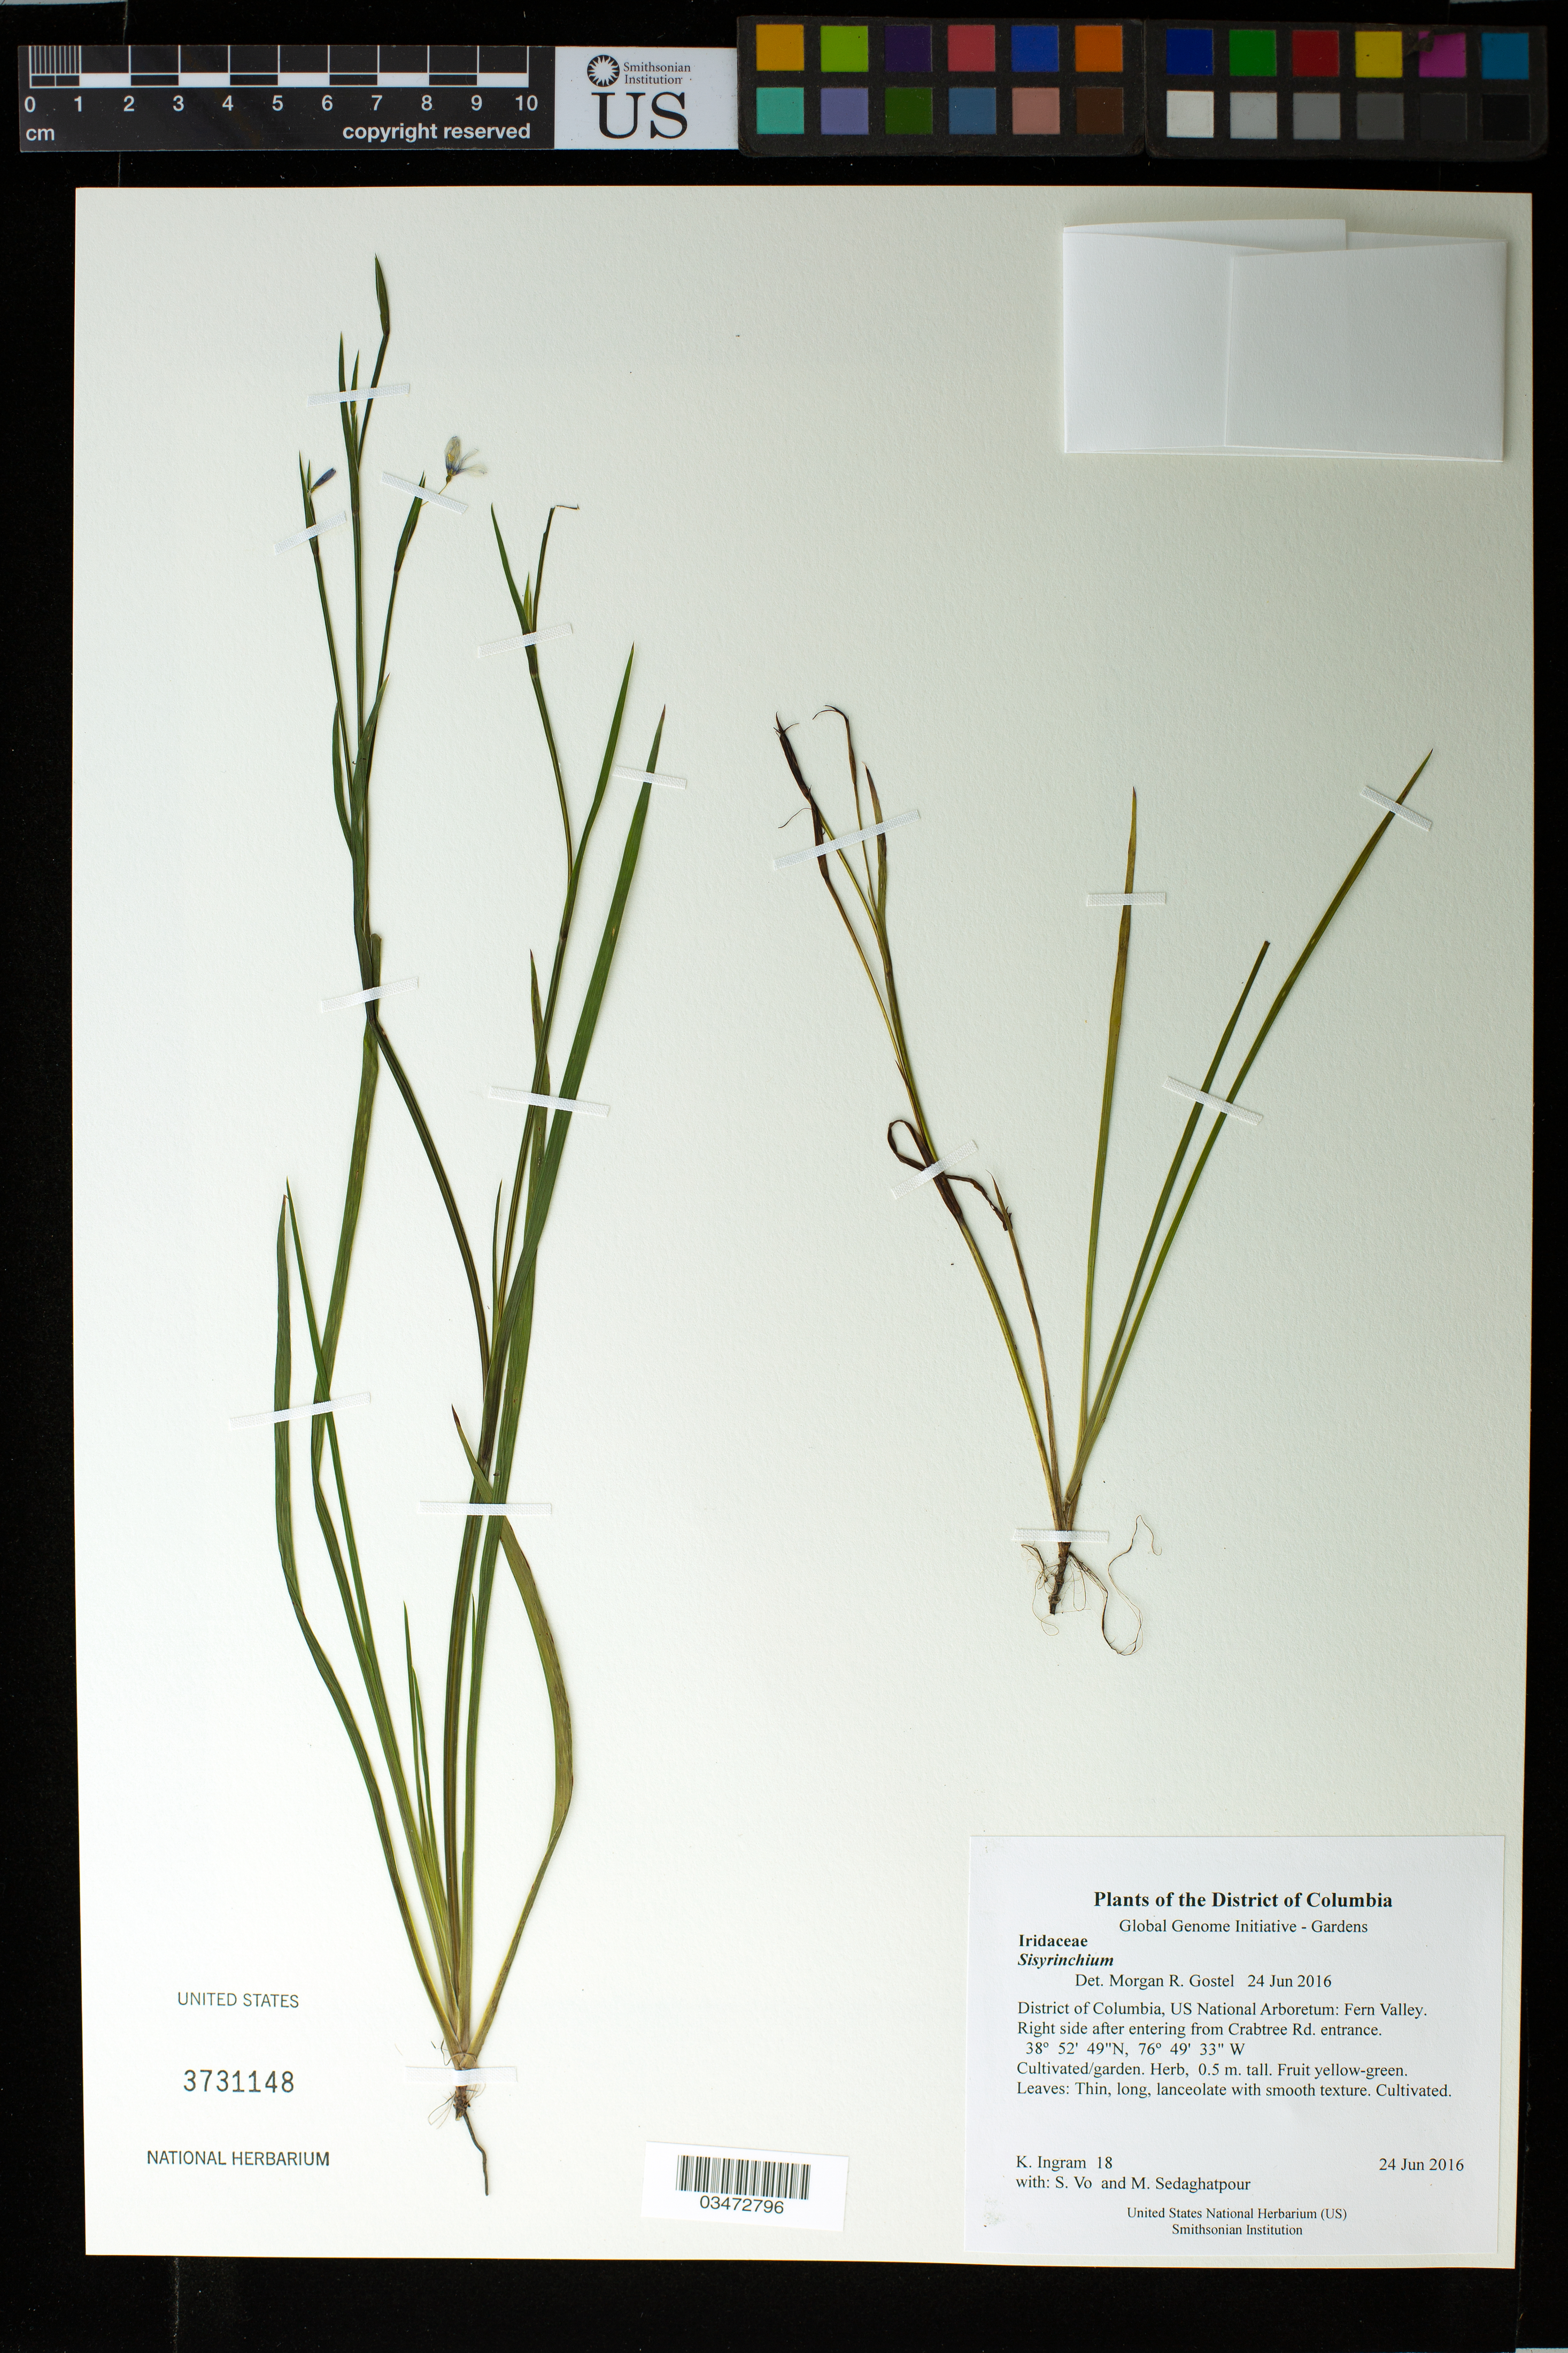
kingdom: Plantae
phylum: Tracheophyta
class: Liliopsida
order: Asparagales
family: Iridaceae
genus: Sisyrinchium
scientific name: Sisyrinchium sp.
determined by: Gostel, Morgan R., (BRIT), Botanical Research Institute of Texas (UNITED STATES)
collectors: K. S. Ingram, S. Vo & M. Sedaghatpour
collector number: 18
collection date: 2016-06-24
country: United States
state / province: District of Columbia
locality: US National Arboretum: Fern Valley. Right side after entering from Crabtree Rd. entrance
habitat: Cultivated/garden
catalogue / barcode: US 3731148